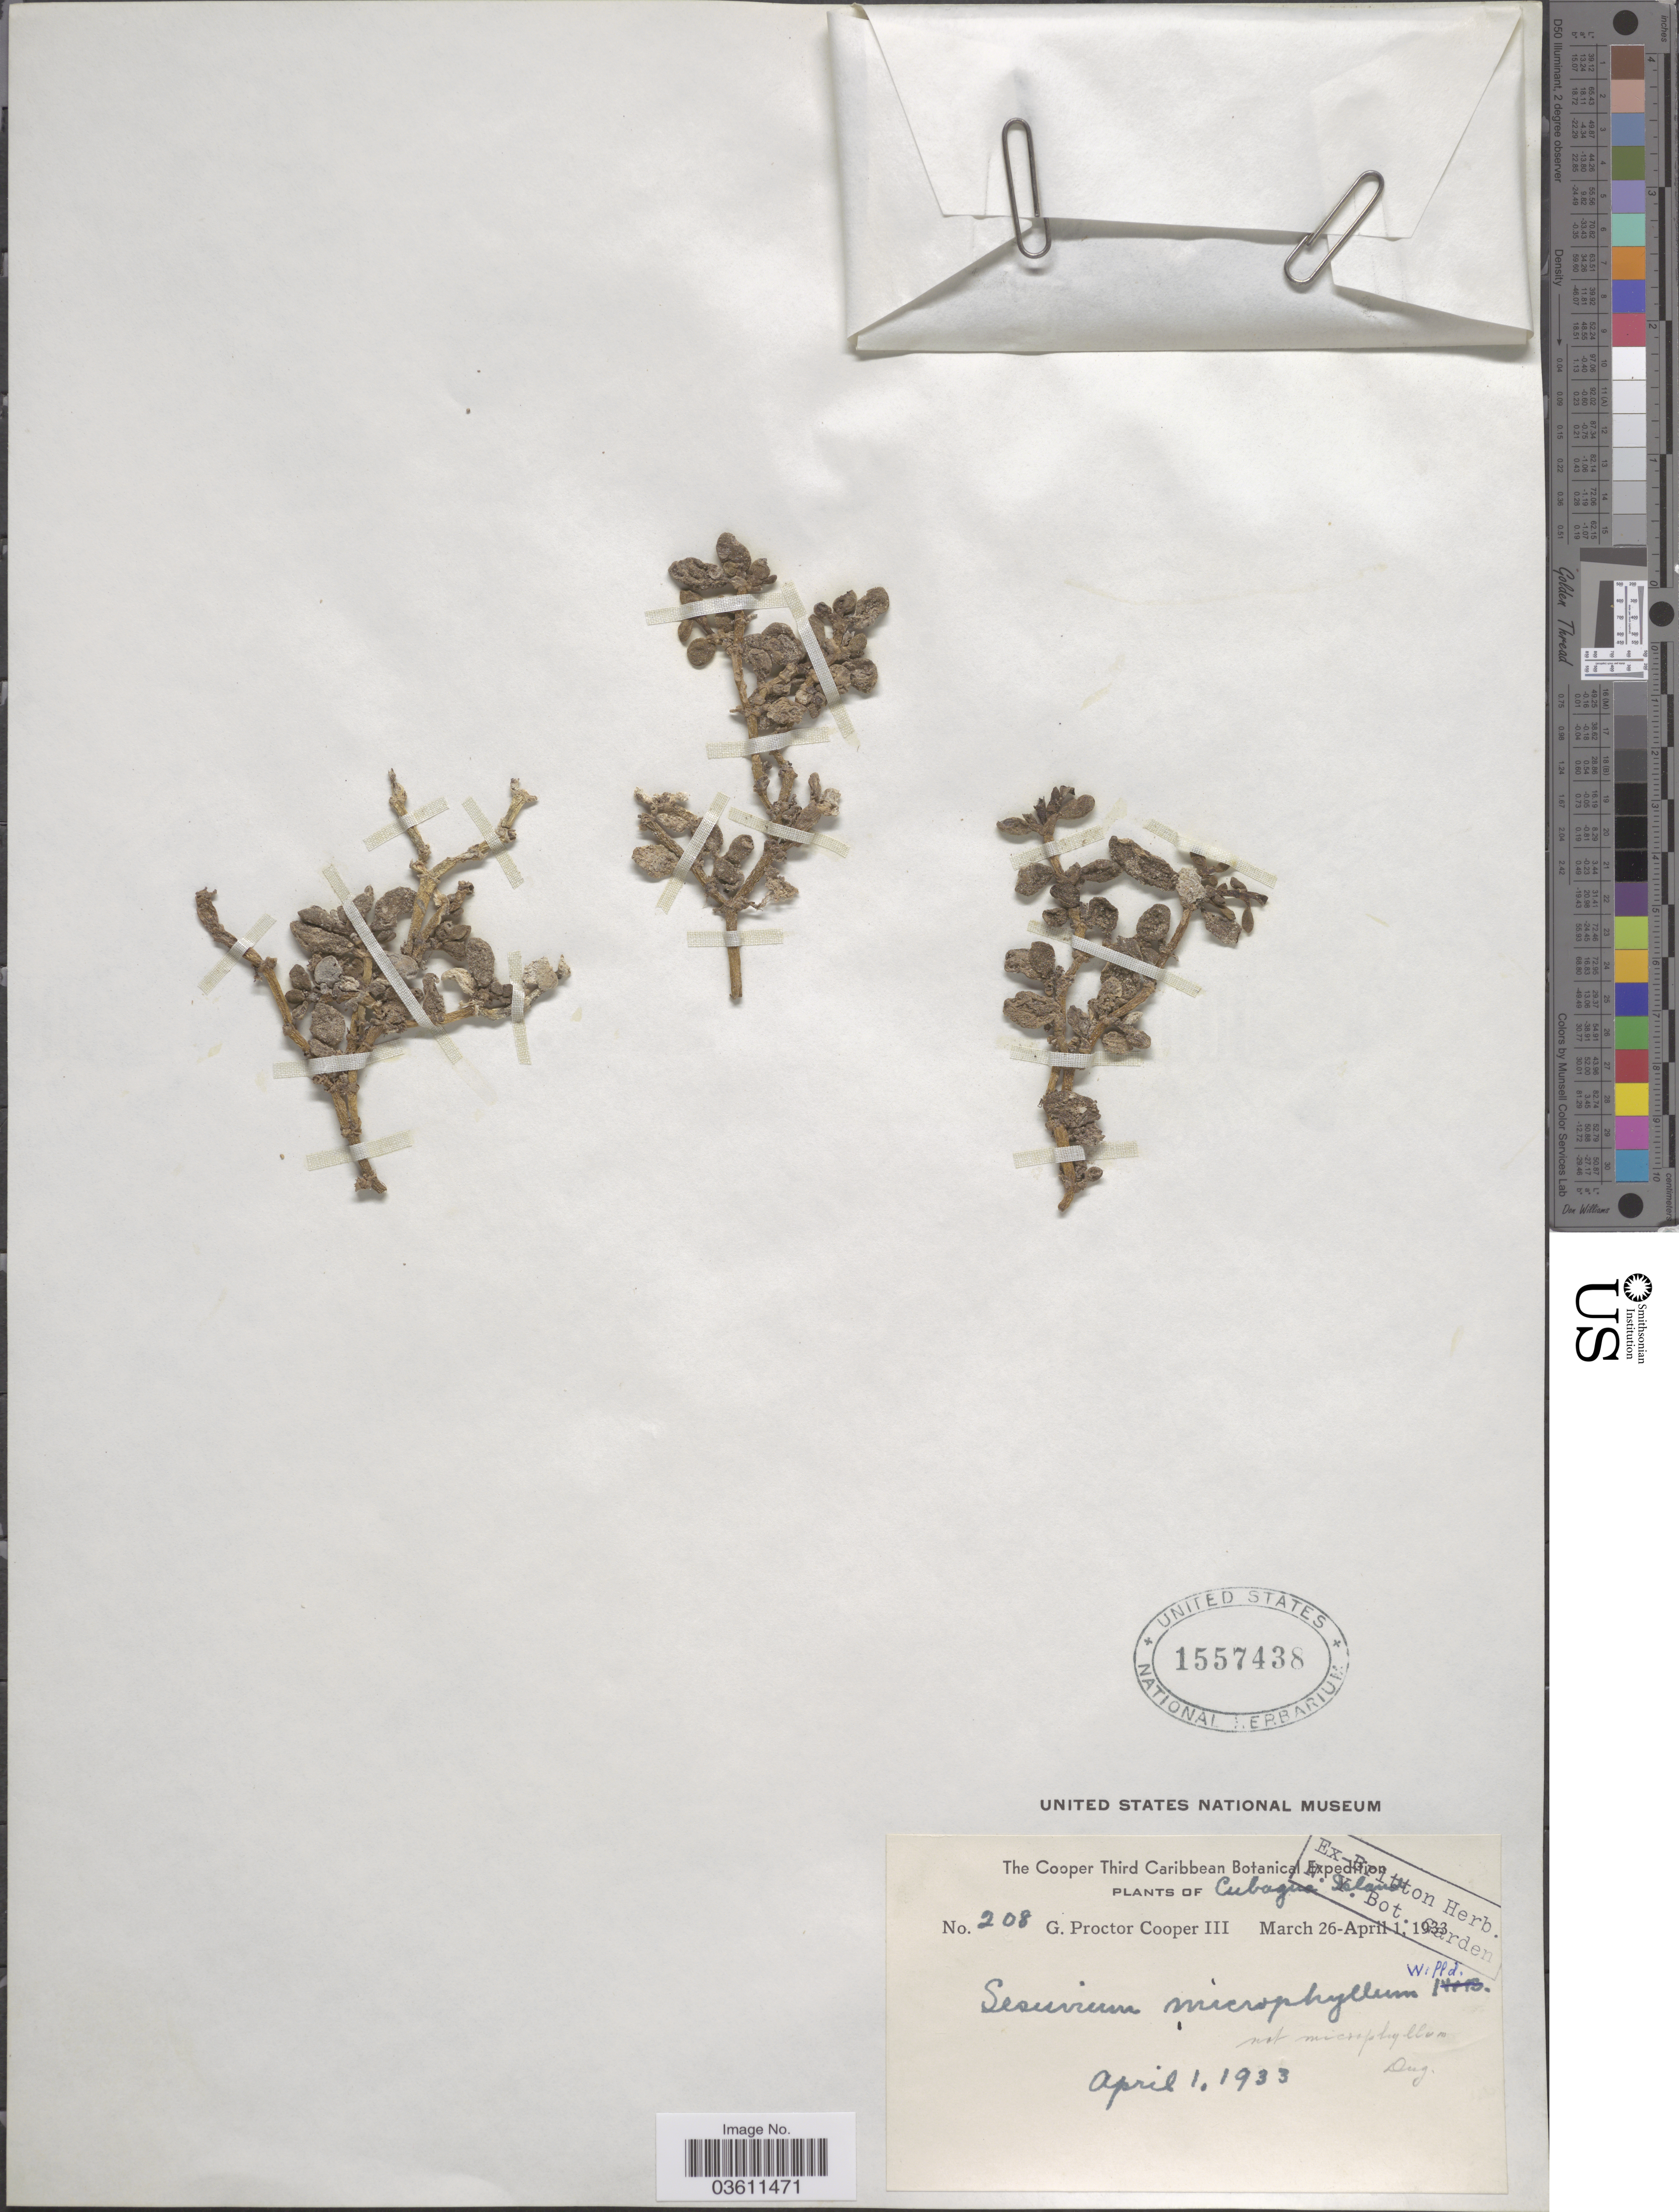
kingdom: Plantae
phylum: Tracheophyta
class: Magnoliopsida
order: Caryophyllales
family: Aizoaceae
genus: Sesuvium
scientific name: Sesuvium sp.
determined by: Strong, Mark T., (BOT), Smithsonian Institution - National Museum of Natural History (UNITED STATES)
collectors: G. Cooper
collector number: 208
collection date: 1933-04-01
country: Venezuela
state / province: Nueva Esparta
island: Cubagua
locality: Caribbean Botanical. Cubagua Island.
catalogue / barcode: US 1557438